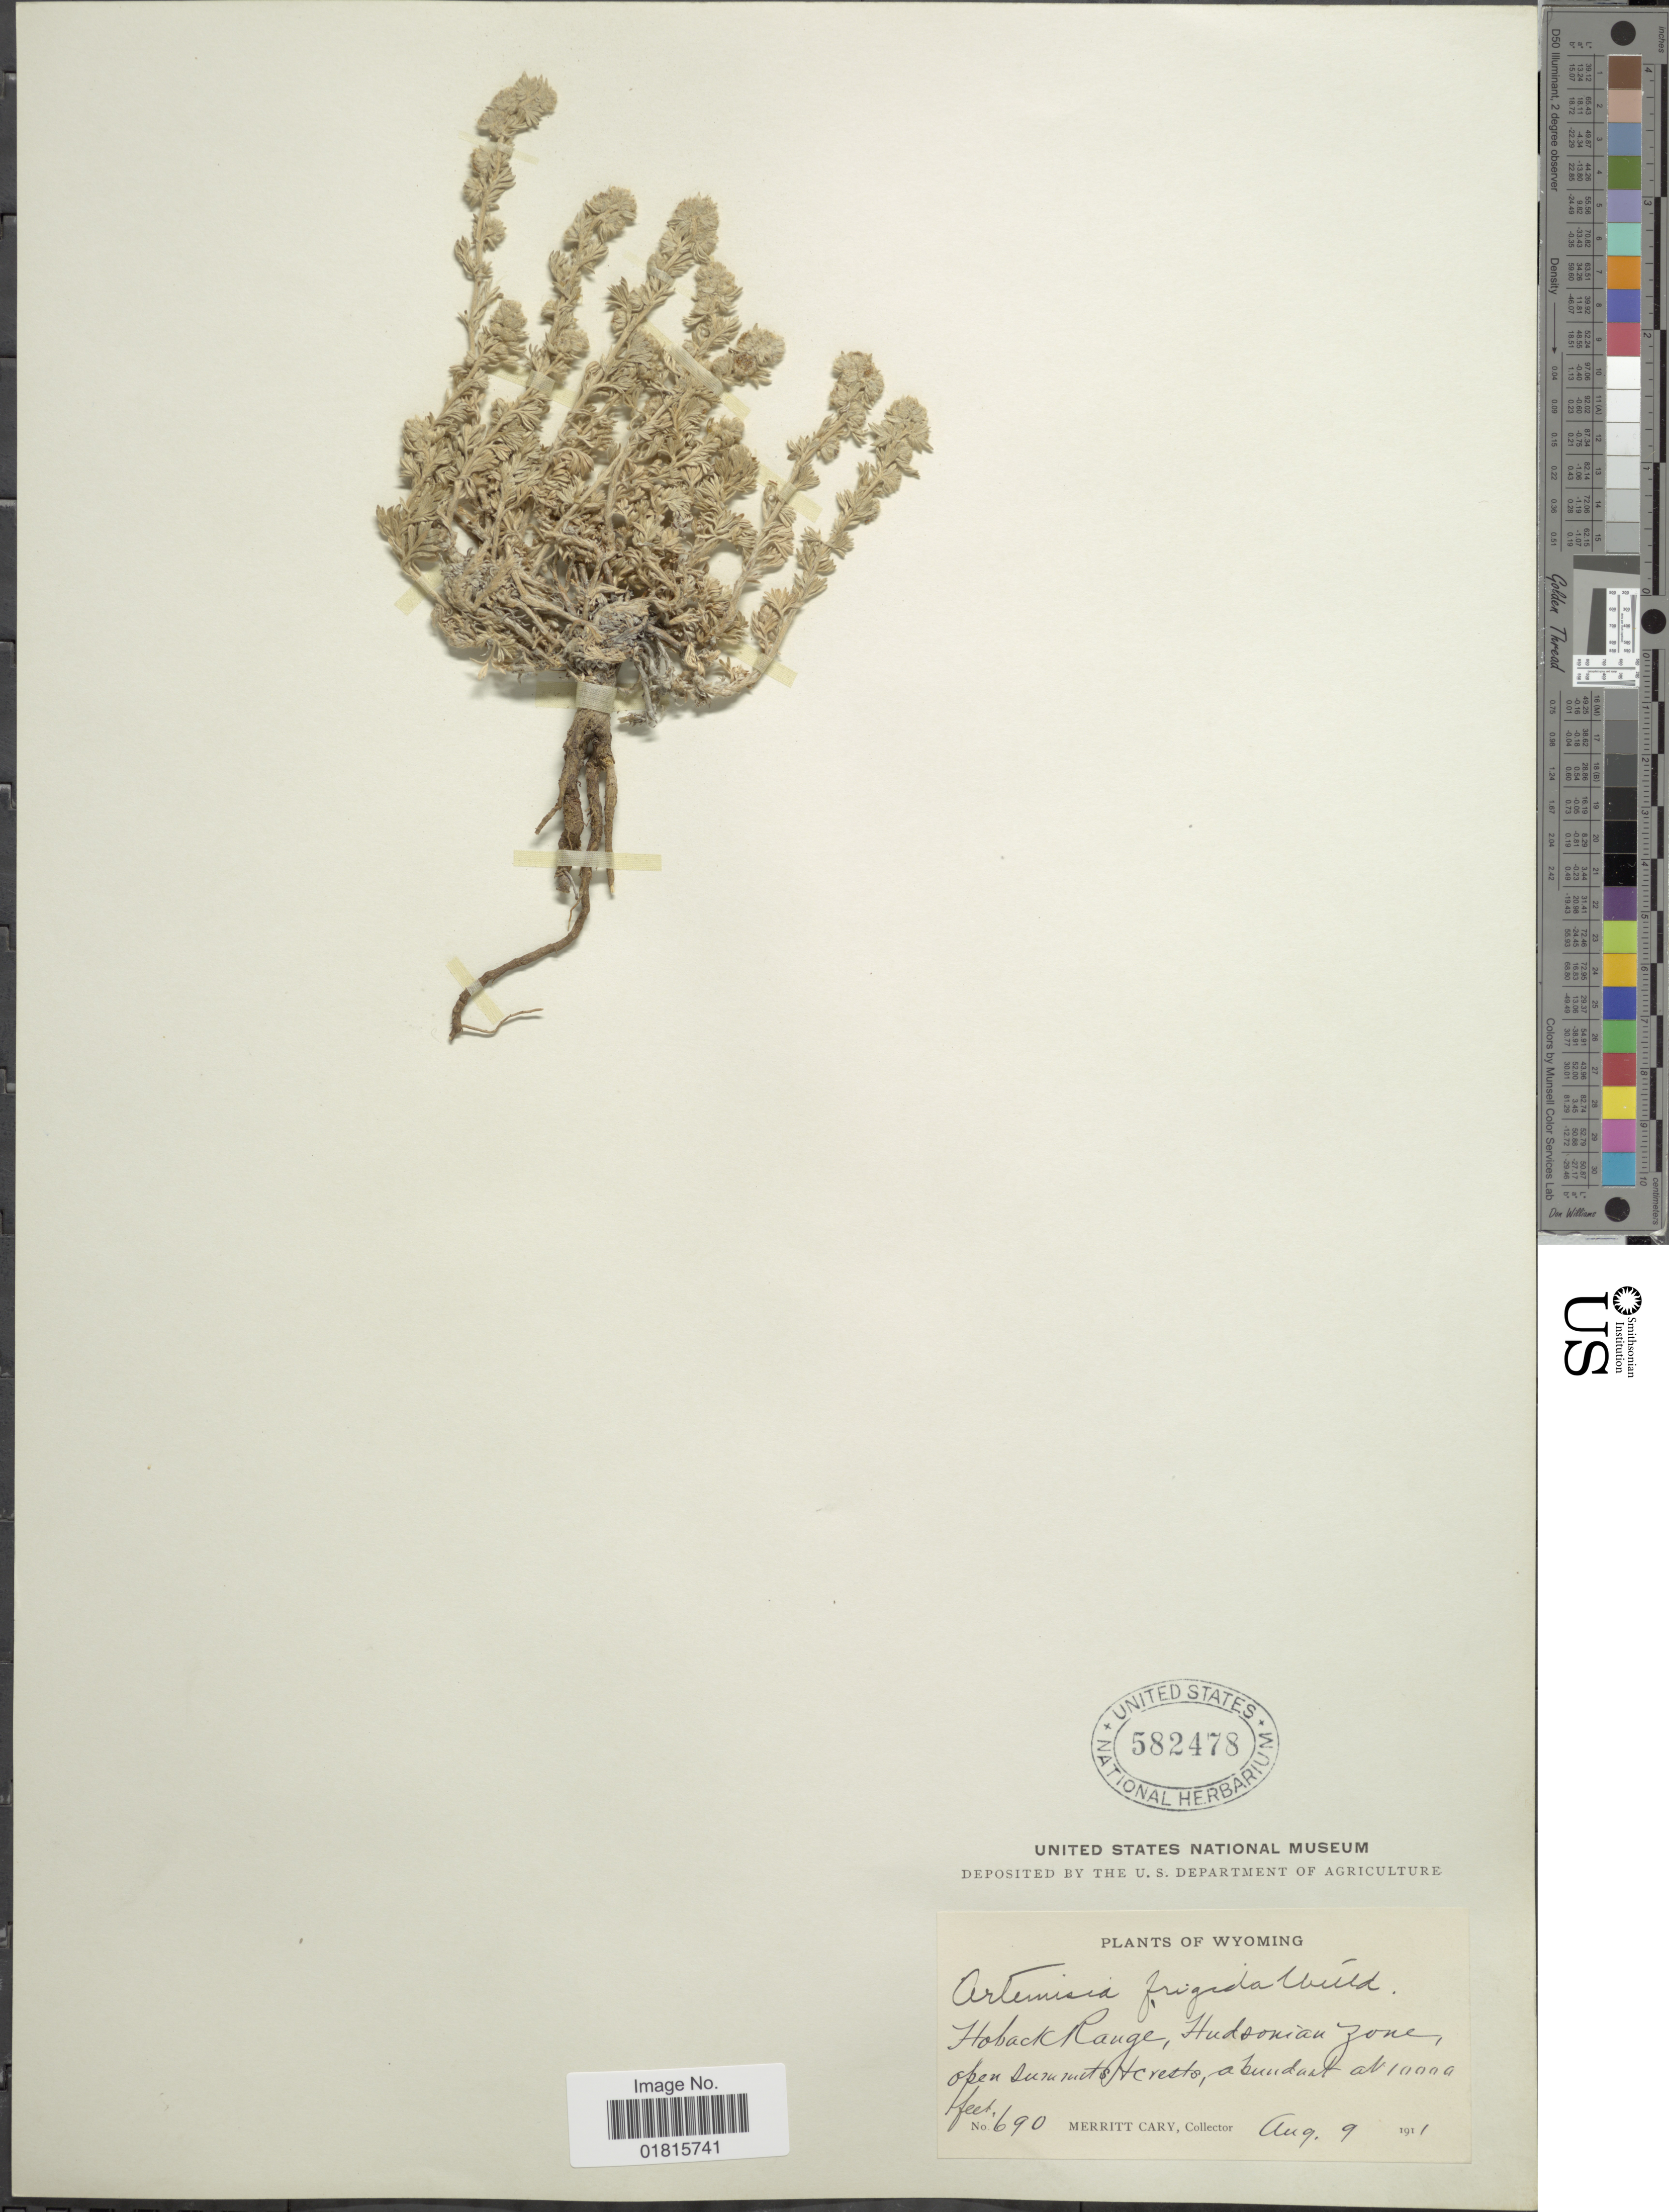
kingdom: Plantae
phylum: Tracheophyta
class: Magnoliopsida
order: Asterales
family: Asteraceae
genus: Artemisia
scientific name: Artemisia frigida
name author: Willd.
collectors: M. Cary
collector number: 690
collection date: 1911-08-09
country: United States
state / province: Wyoming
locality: Hoback Range, Hudsonian Zone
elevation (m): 3048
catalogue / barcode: US 582478